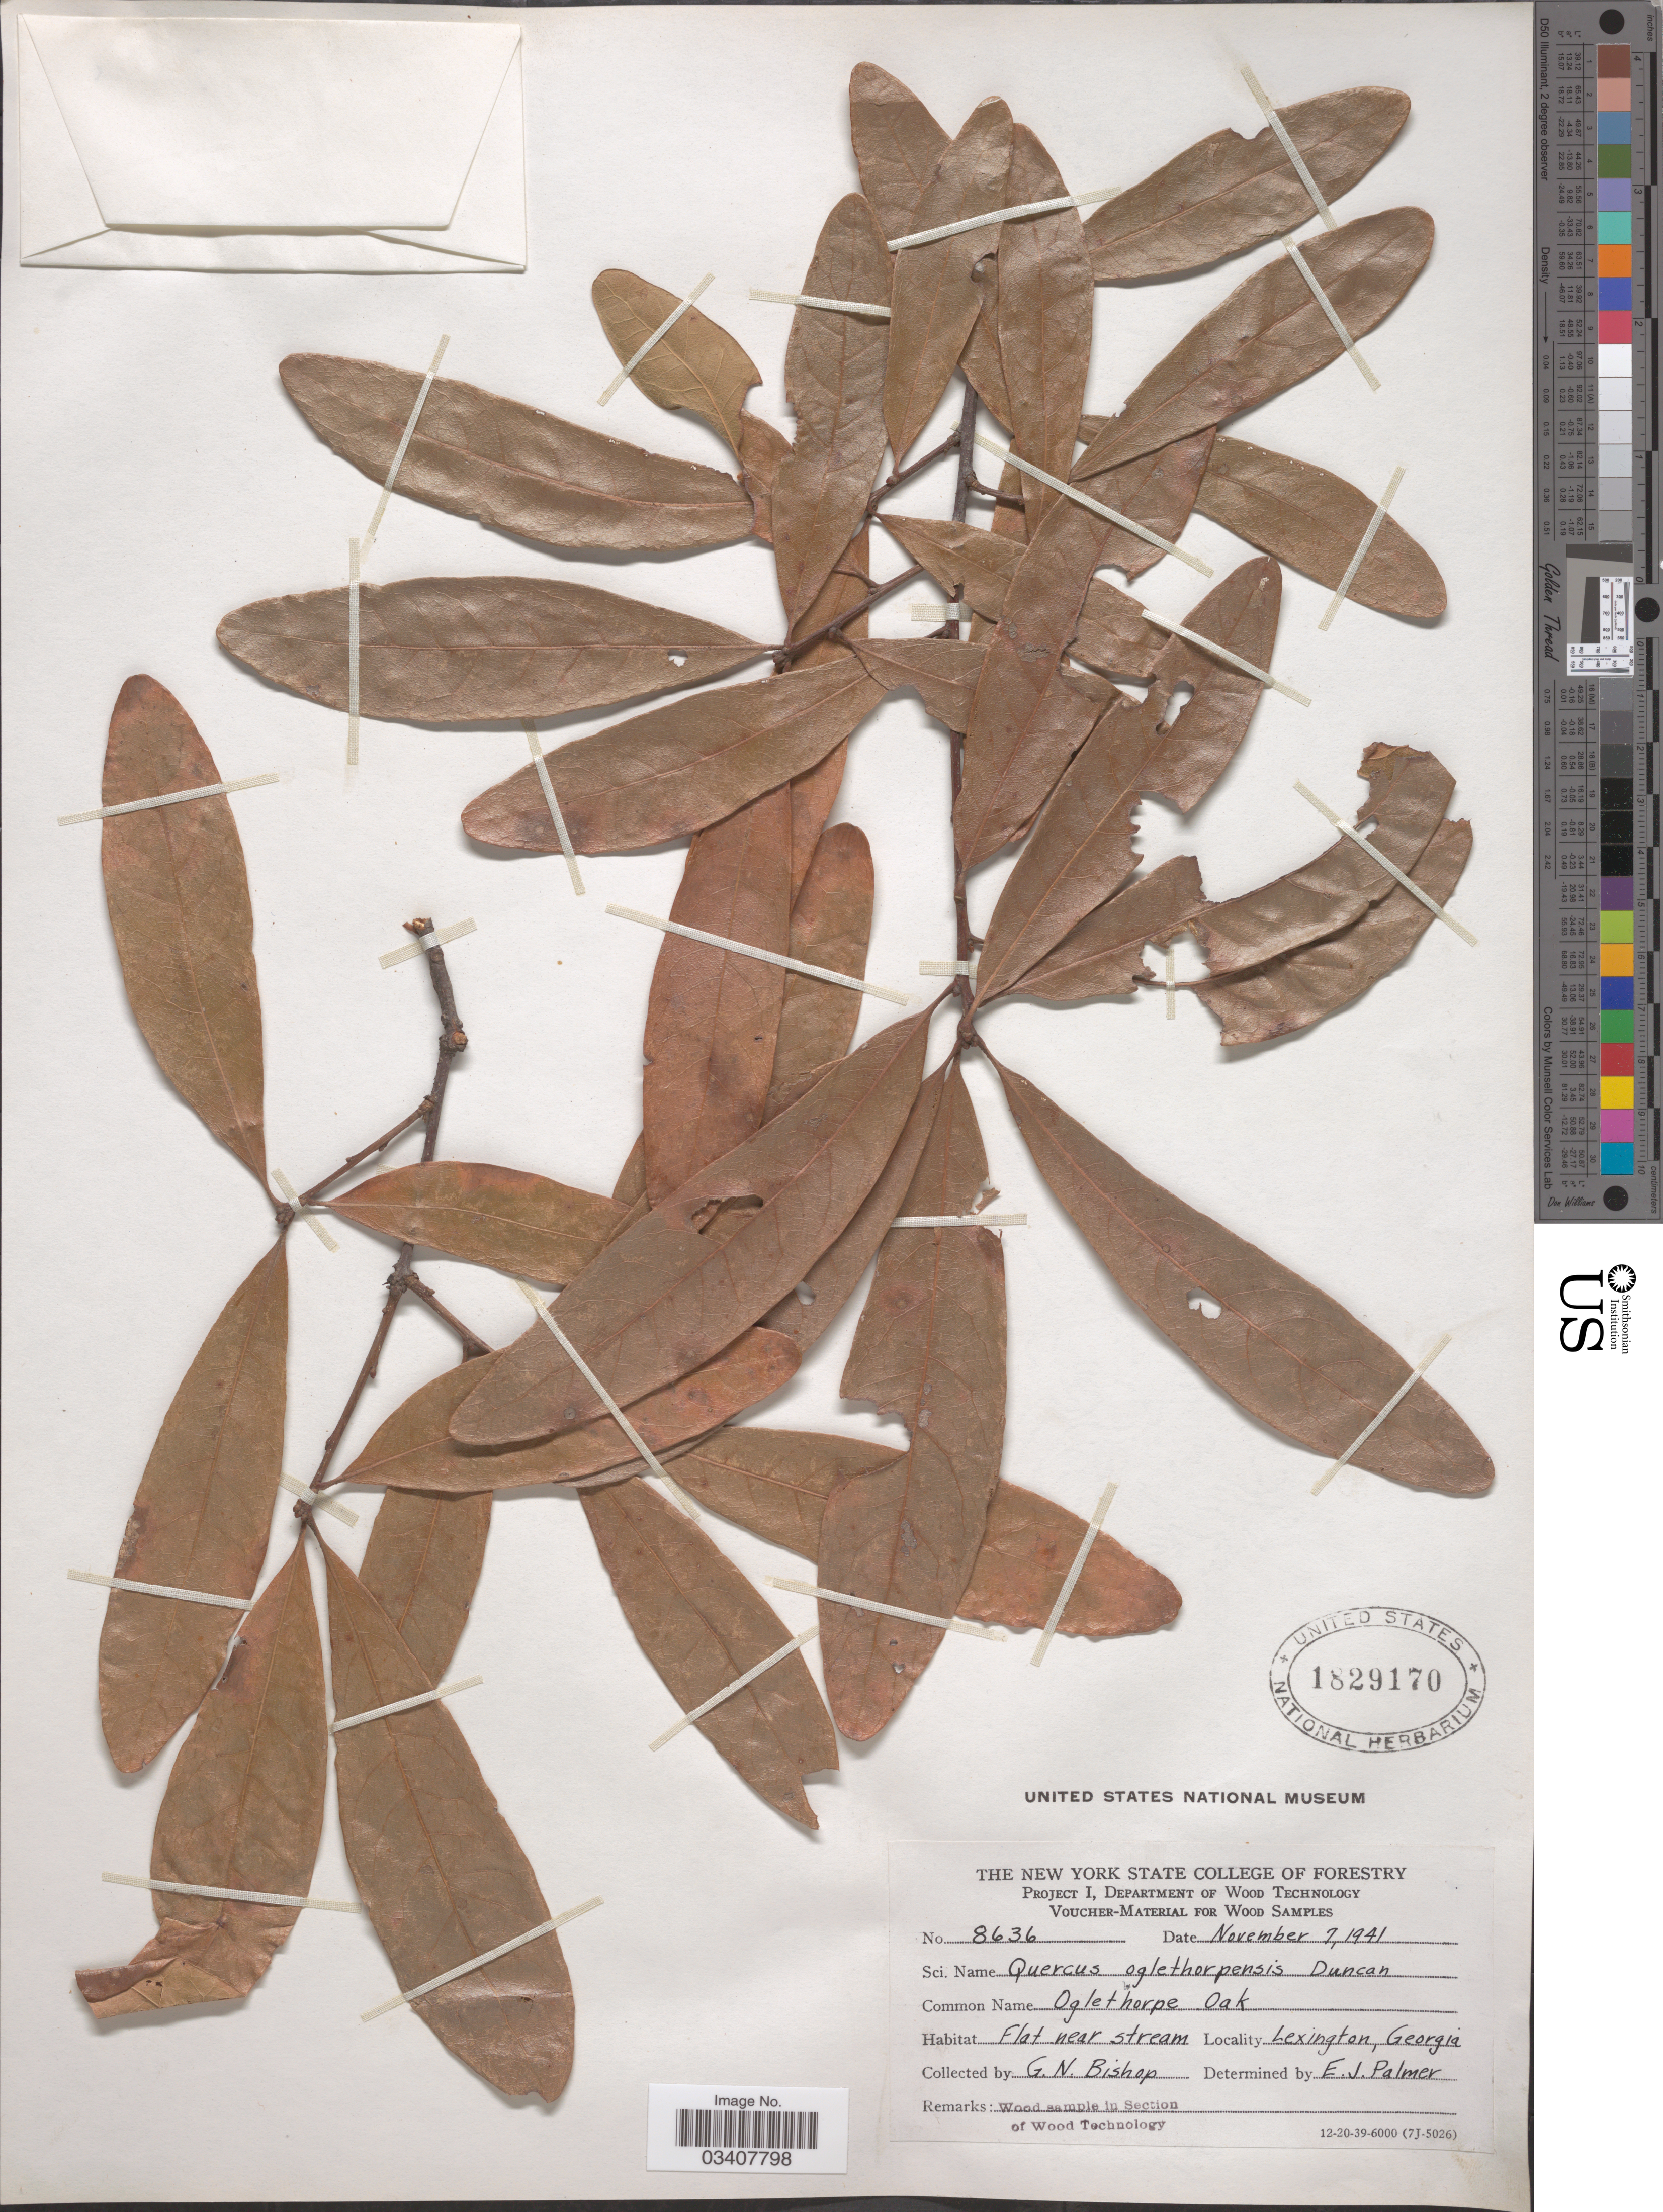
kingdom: Plantae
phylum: Tracheophyta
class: Magnoliopsida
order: Fagales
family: Fagaceae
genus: Quercus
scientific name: Quercus oglethorpensis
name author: W.H. Duncan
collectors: G. N. Bishop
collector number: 8636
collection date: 1941-11-07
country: United States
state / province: Georgia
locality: Oglethorpe Oak. Lexington.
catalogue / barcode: US 1829170